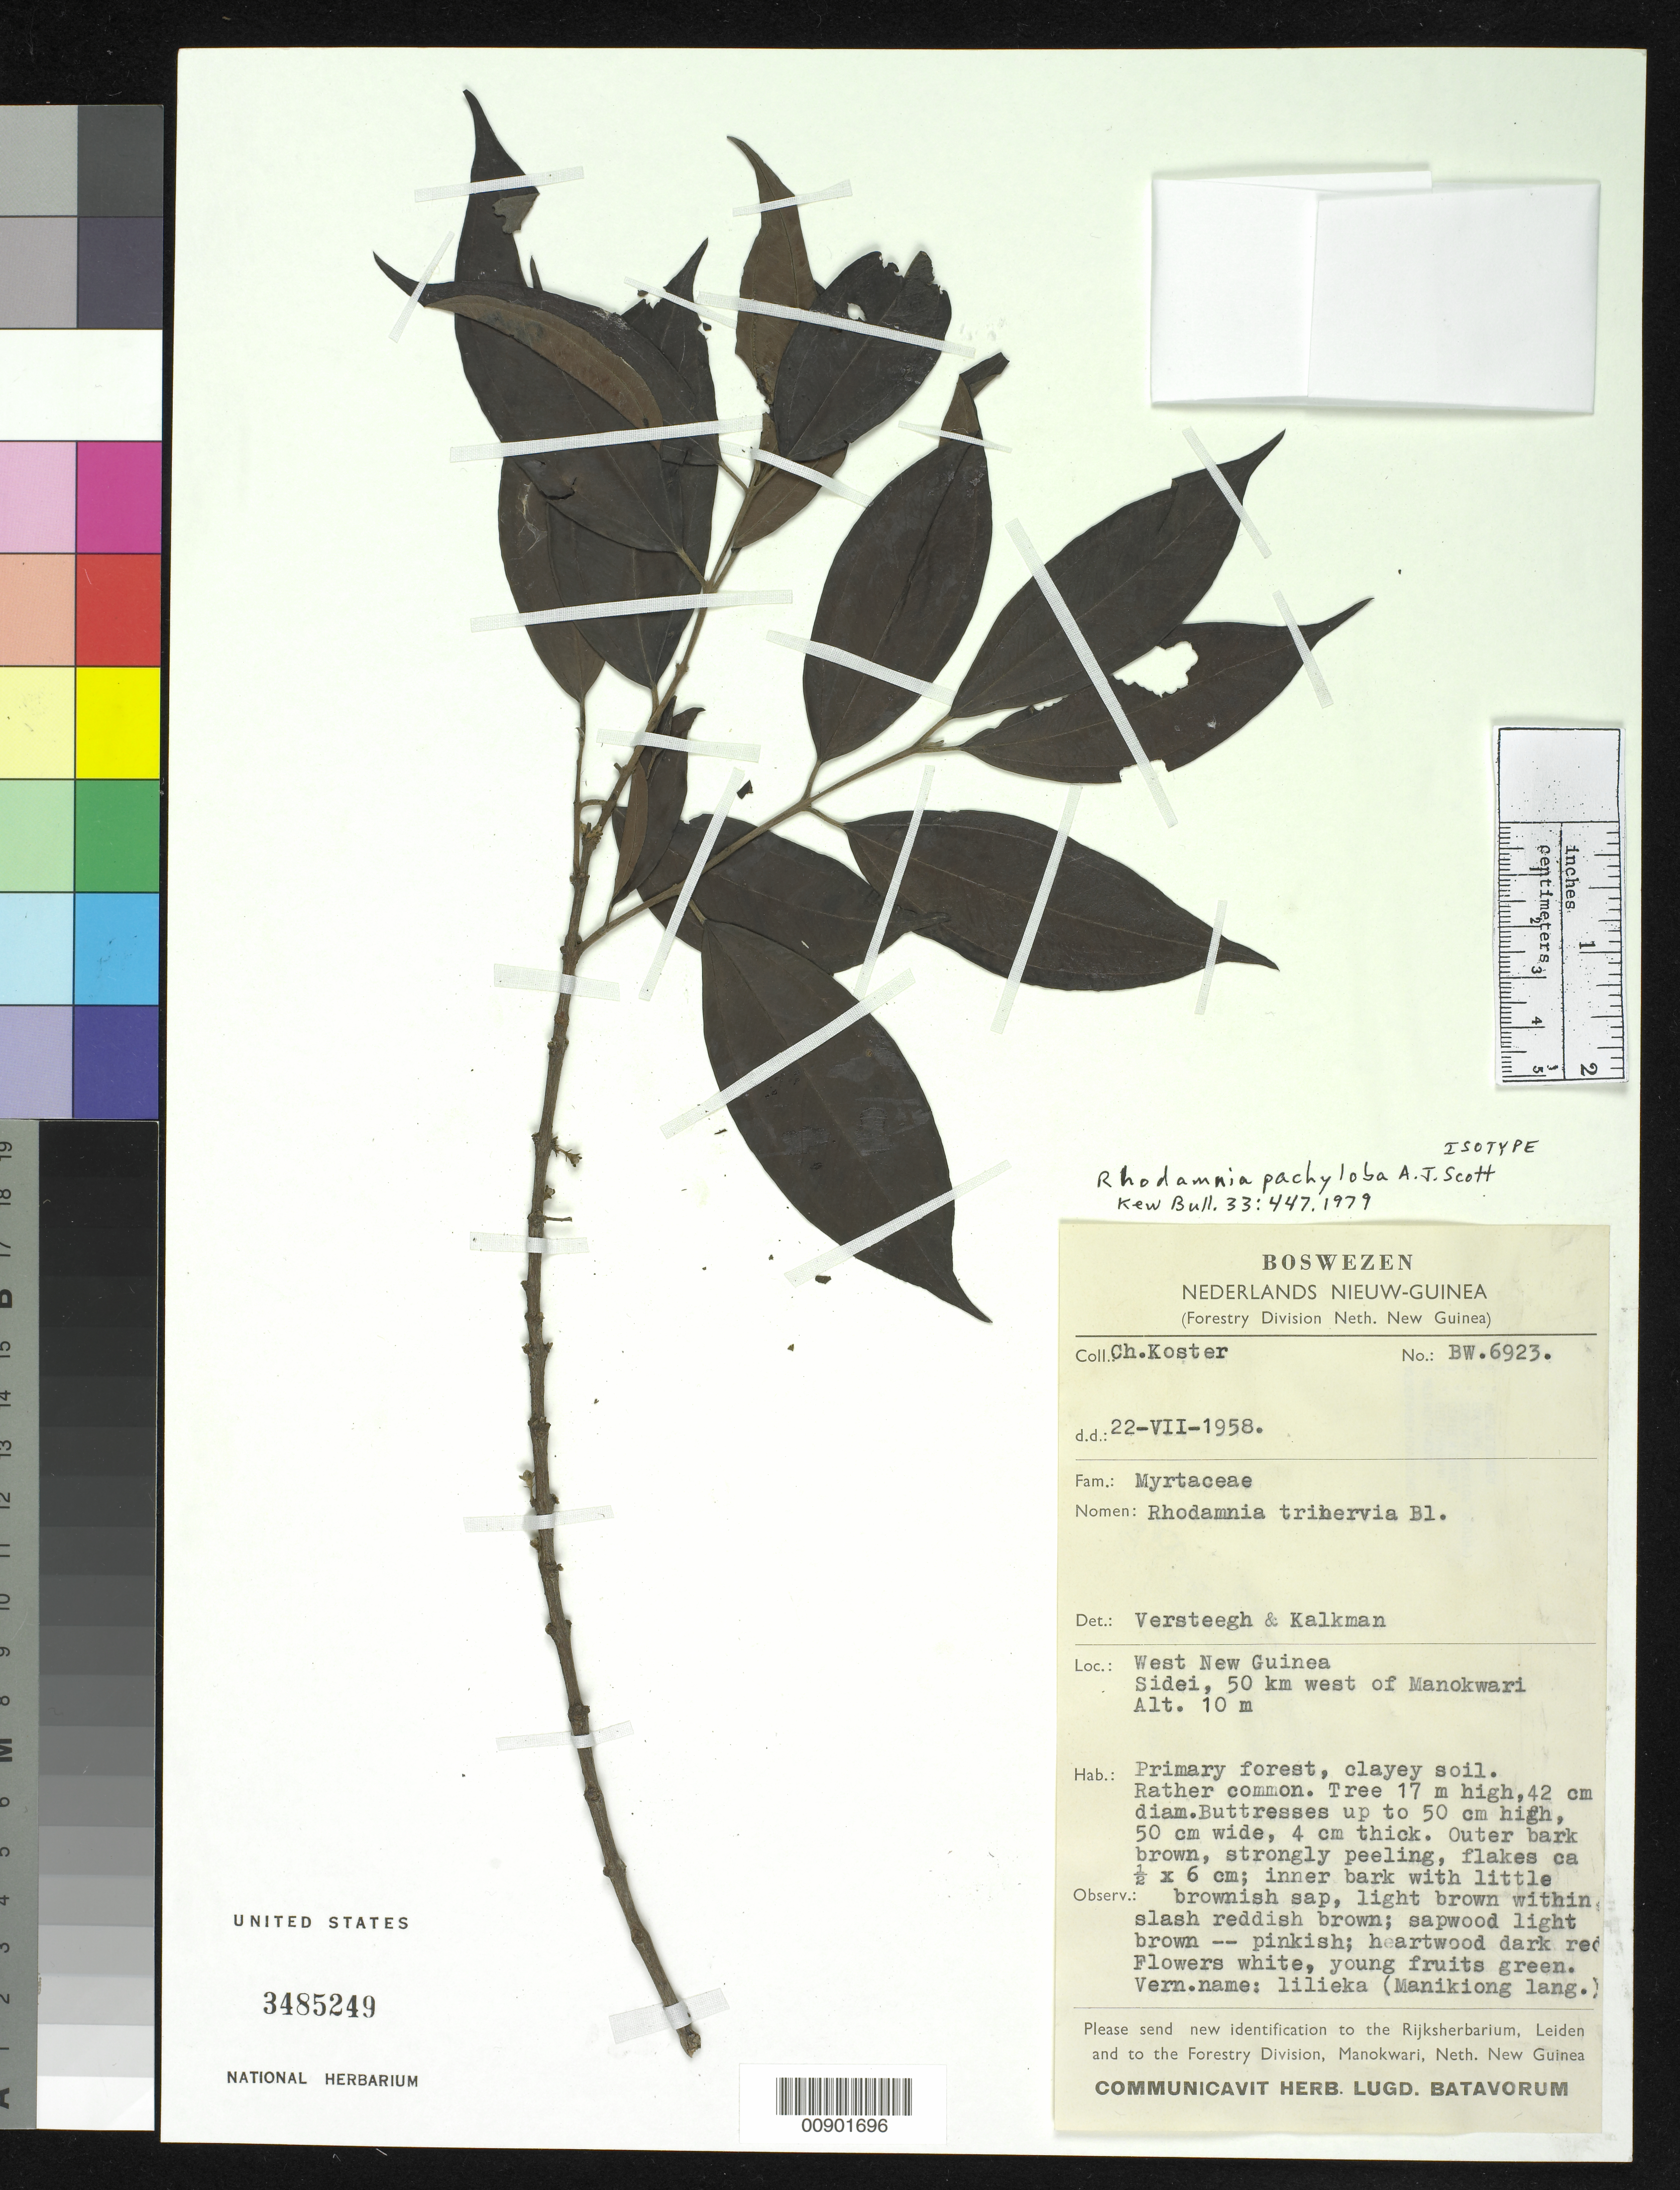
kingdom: Plantae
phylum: Tracheophyta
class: Magnoliopsida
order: Myrtales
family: Myrtaceae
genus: Rhodamnia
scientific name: Rhodamnia pachyloba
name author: A.J. Scott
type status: Isotype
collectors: C. Koster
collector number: BW 6923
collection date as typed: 22 Jul 1958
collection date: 1958-07-22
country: Indonesia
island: New Guinea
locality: West New Guinea, Sidei, 50 km west of Manokwari.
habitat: Primary forest, clayey soil.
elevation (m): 10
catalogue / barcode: US 3485249